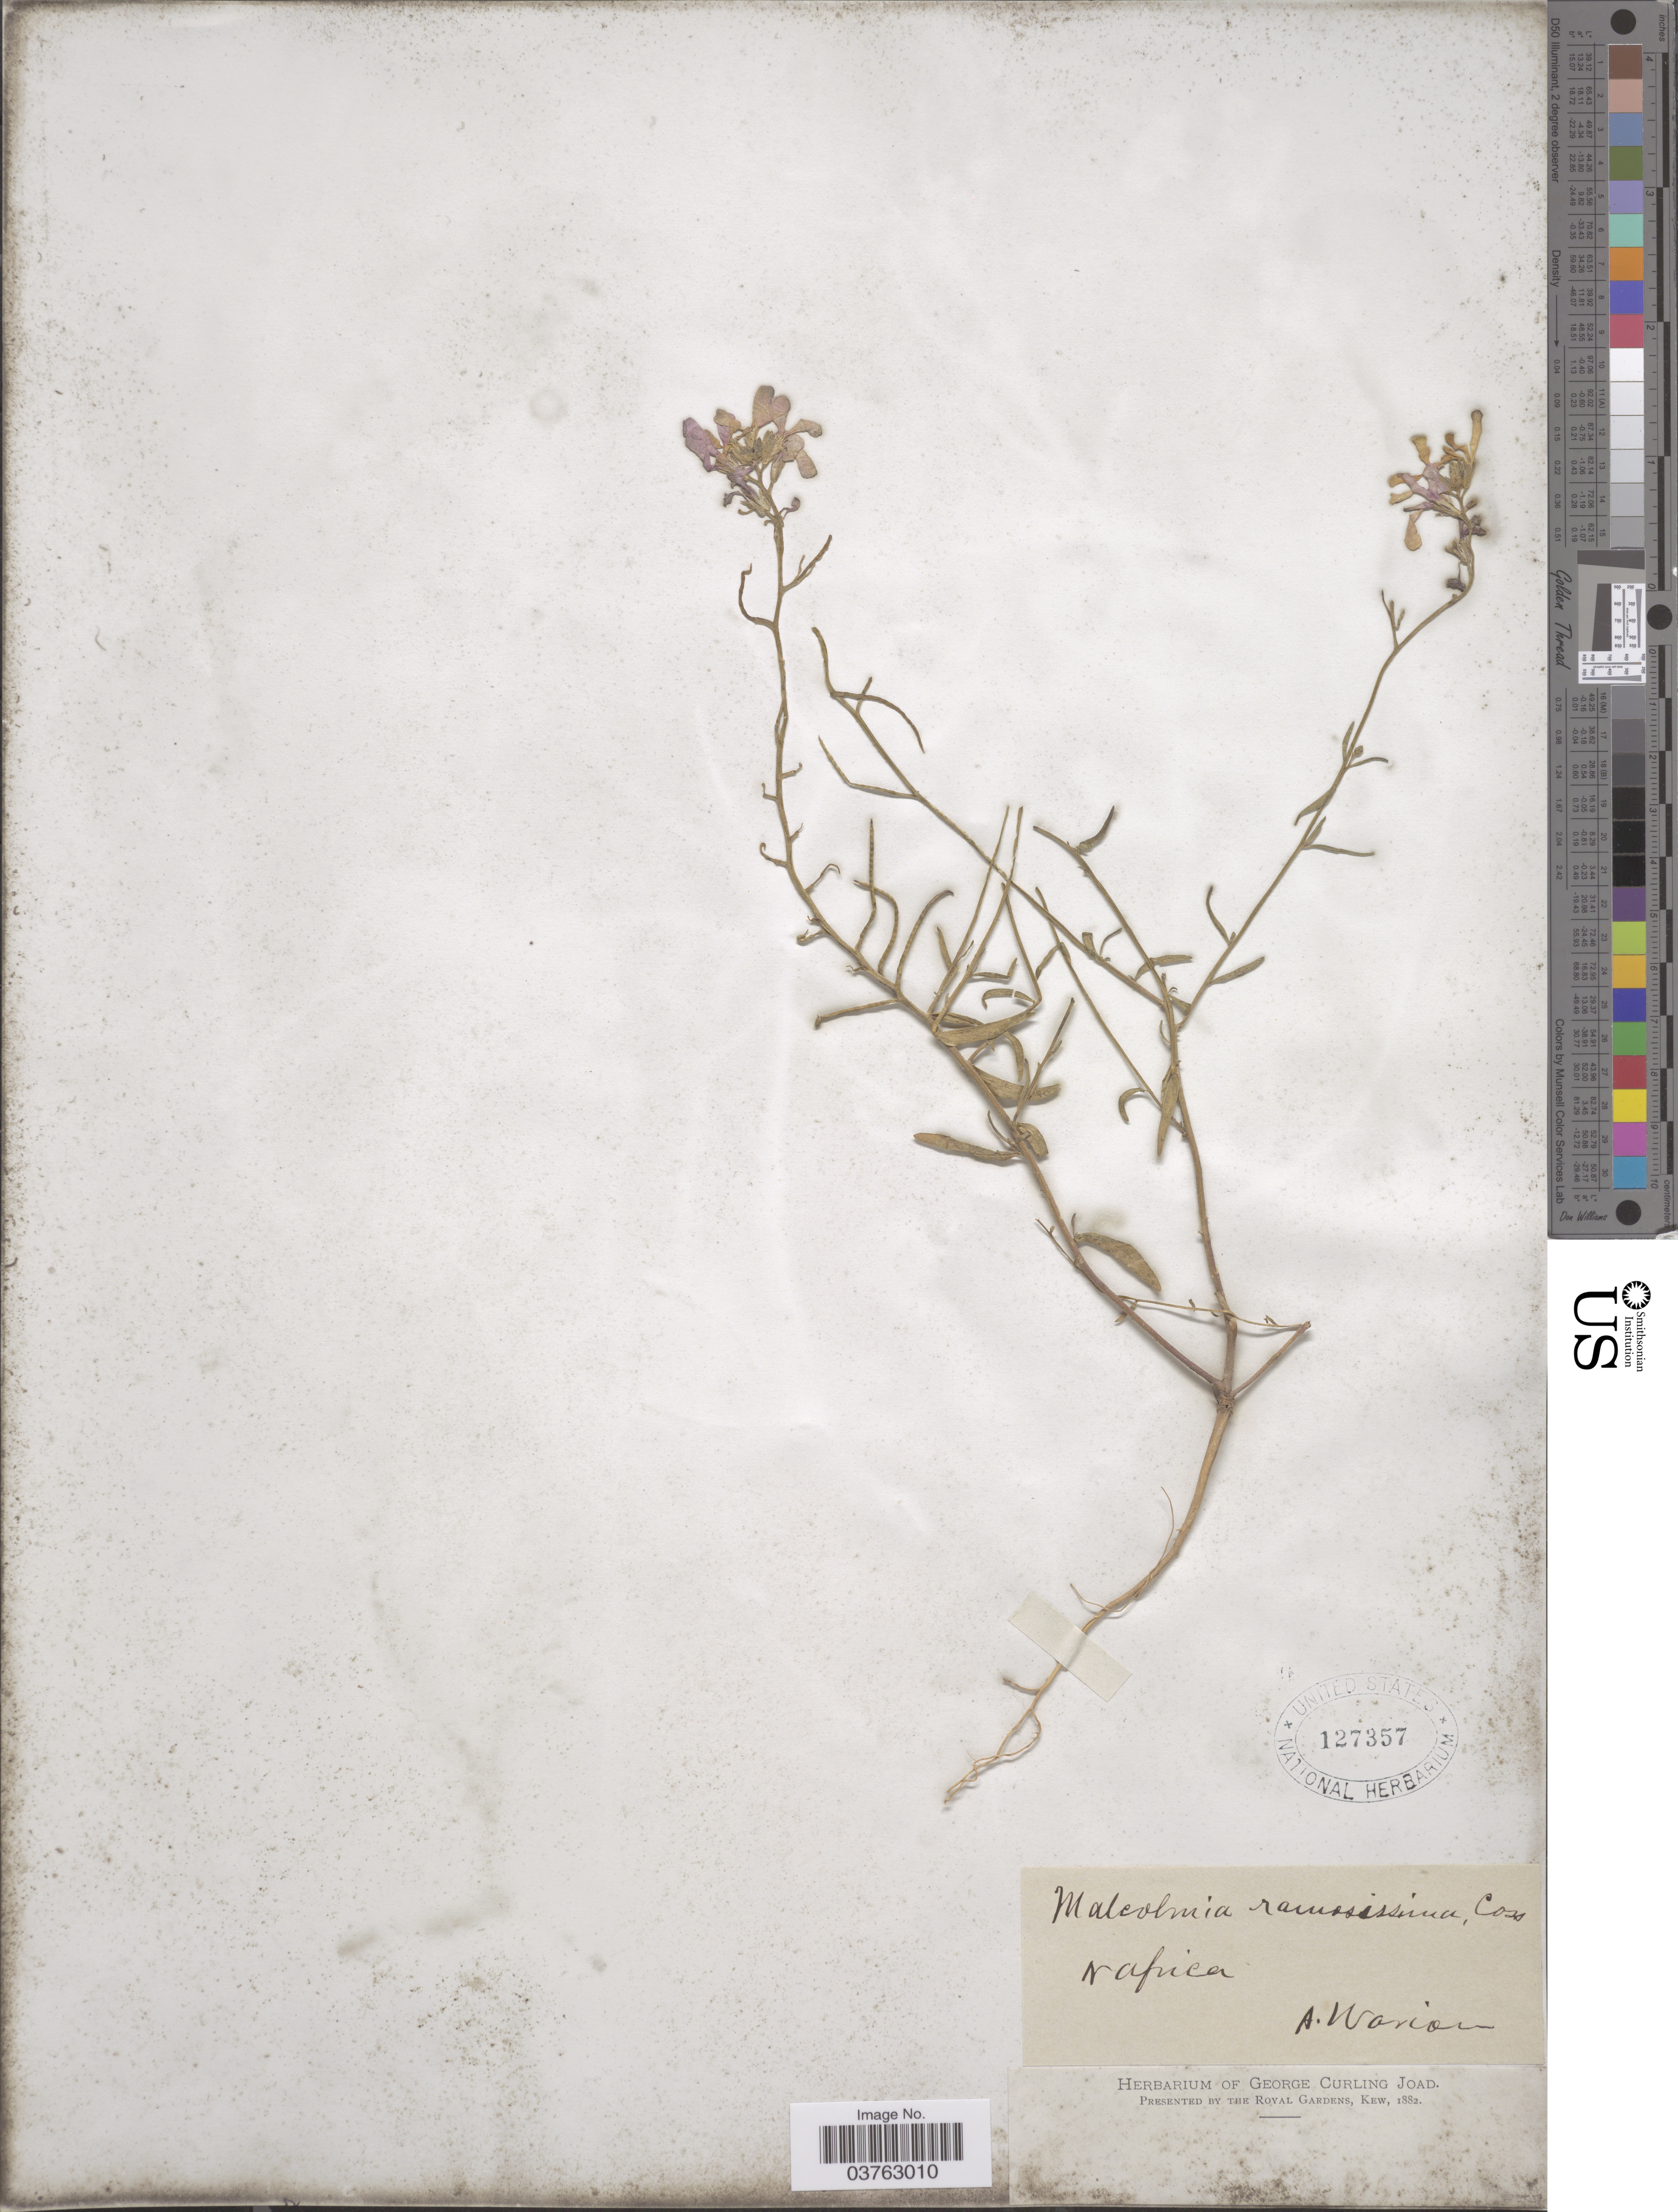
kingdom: Plantae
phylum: Tracheophyta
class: Magnoliopsida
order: Brassicales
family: Brassicaceae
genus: Malcolmia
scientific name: Malcolmia ramosissima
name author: (Desf.) Thell.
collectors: A. Warion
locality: N Africa.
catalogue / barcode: US 127357